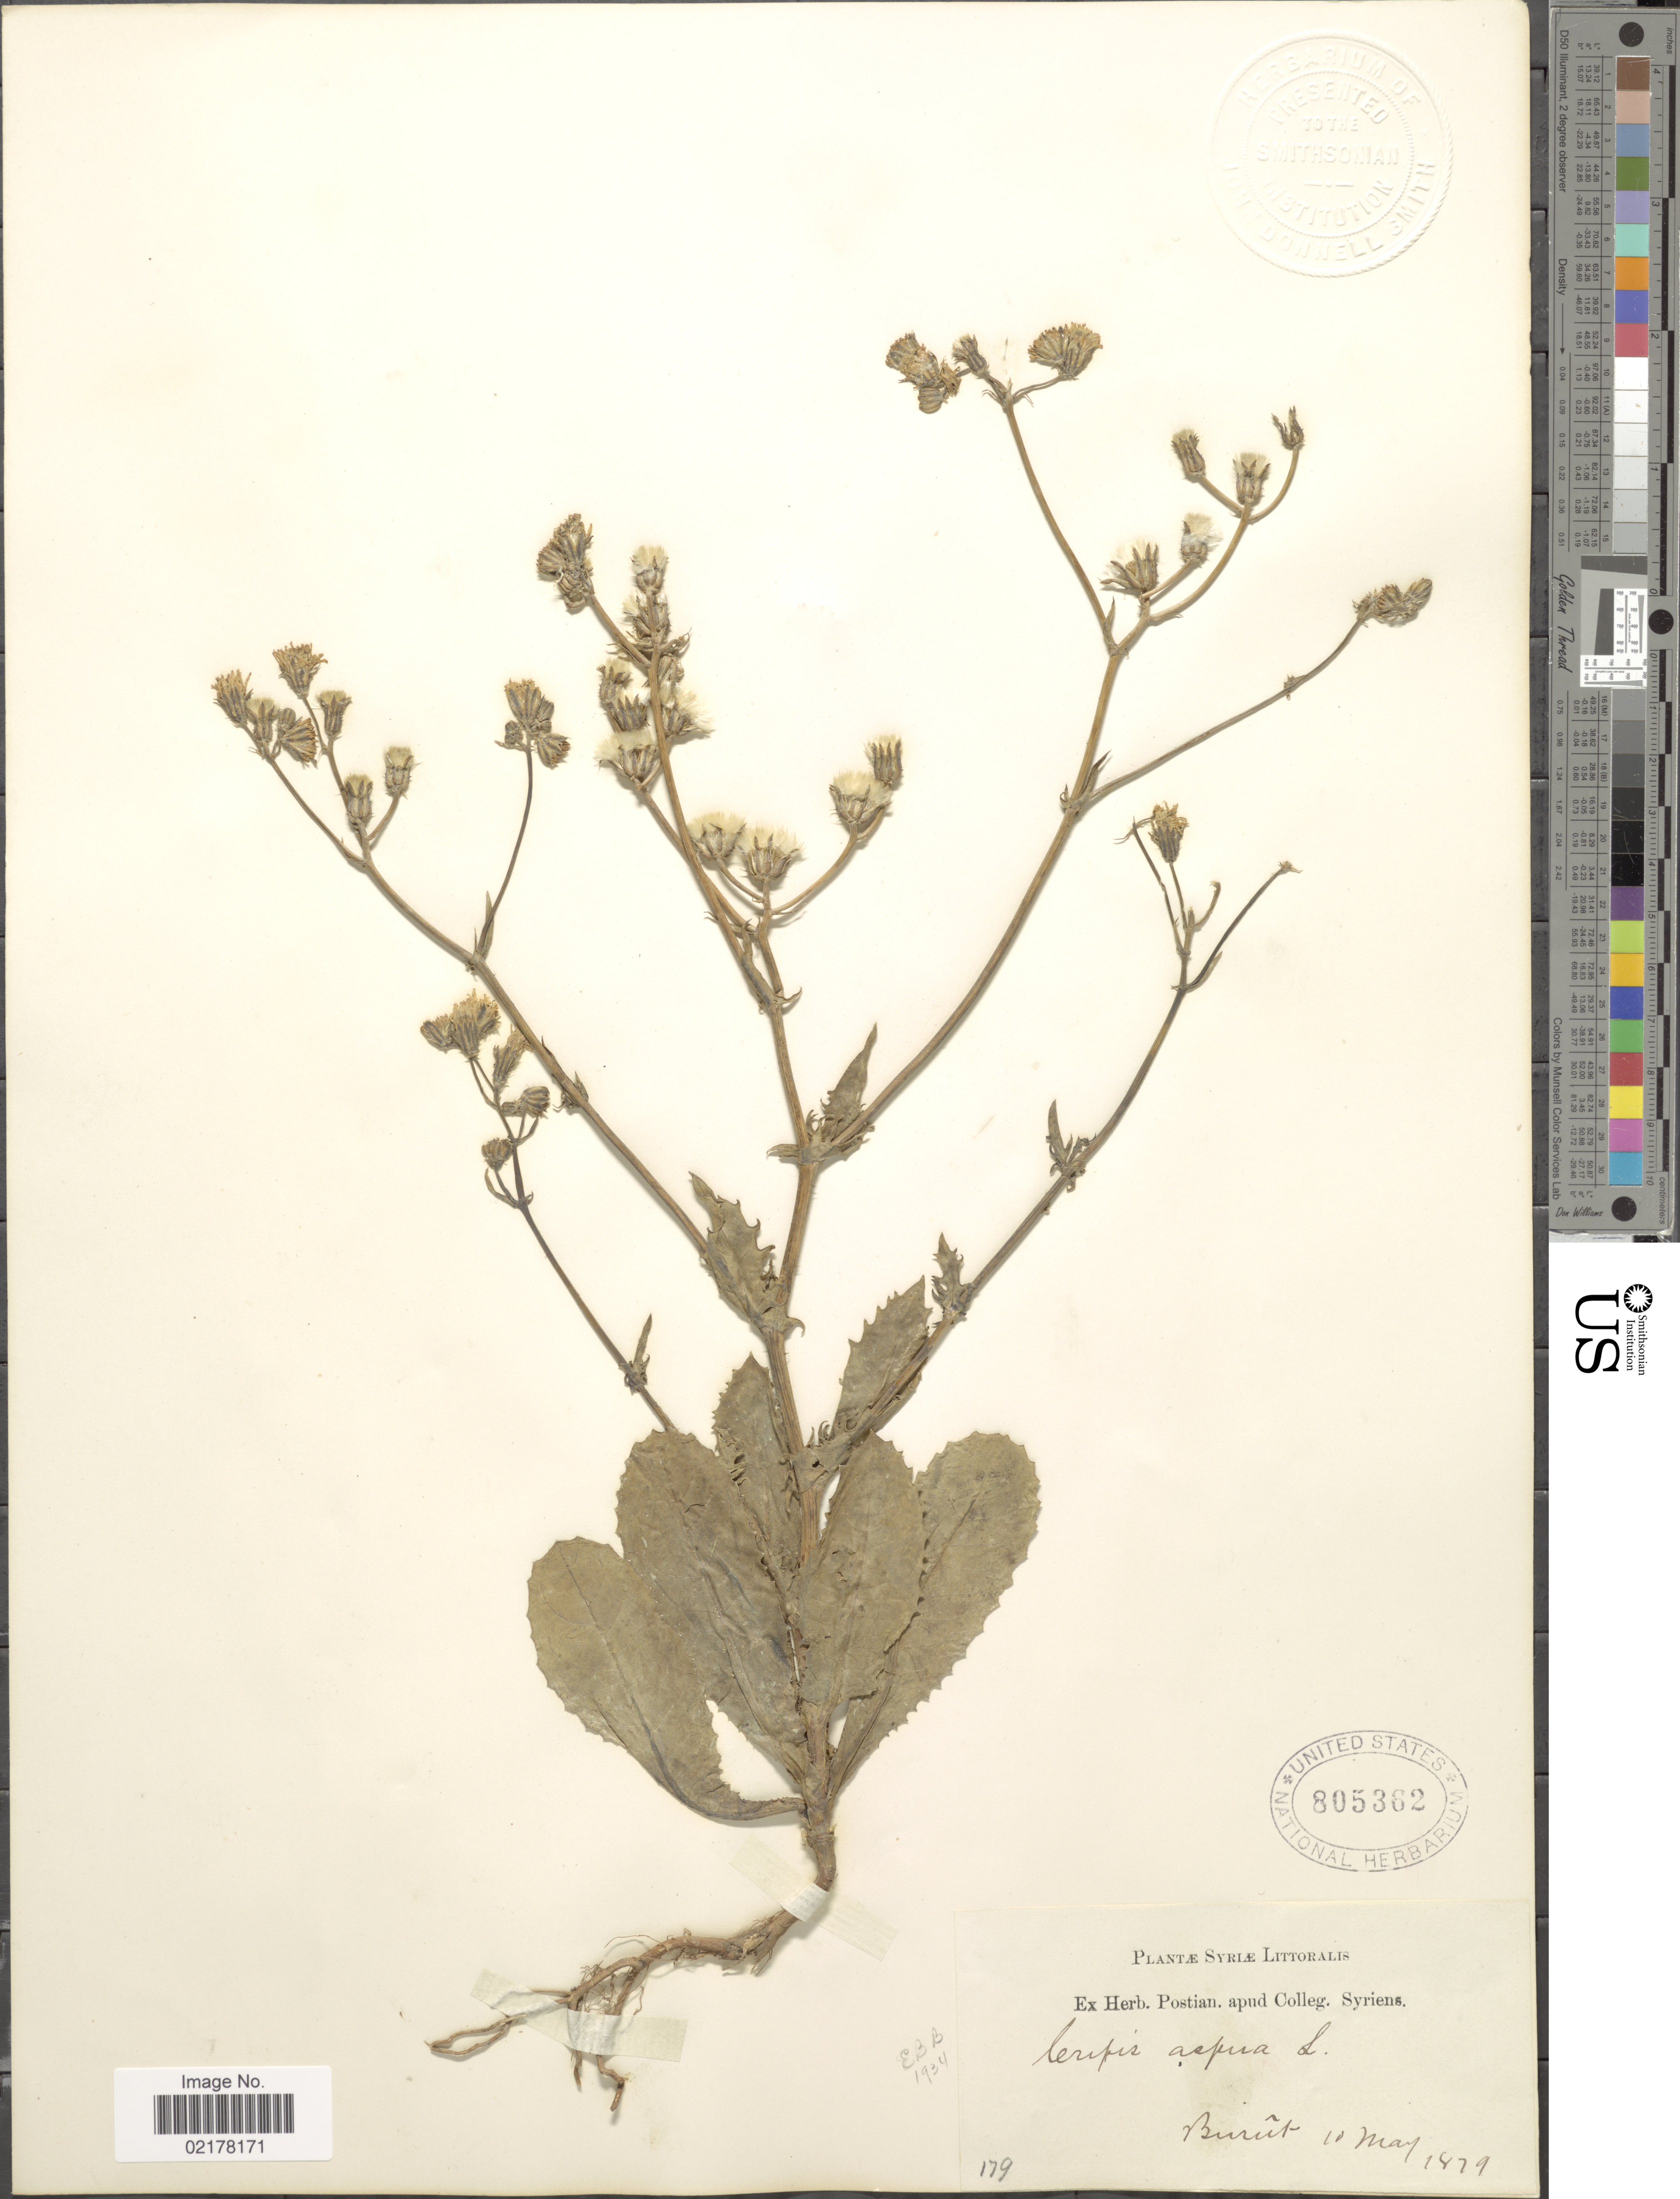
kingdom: Plantae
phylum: Tracheophyta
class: Magnoliopsida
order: Asterales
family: Asteraceae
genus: Crepis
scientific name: Crepis aspera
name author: L.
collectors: ex herb. Postian. apud Colleg. Syriens. Protest. USE "Fannie P. A. Shepard" (10308853) AS PRIMARY COLLECTOR INSTEAD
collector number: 179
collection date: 1879-05-10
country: Lebanon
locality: Syriae Littoralis Beirut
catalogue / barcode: US 805362